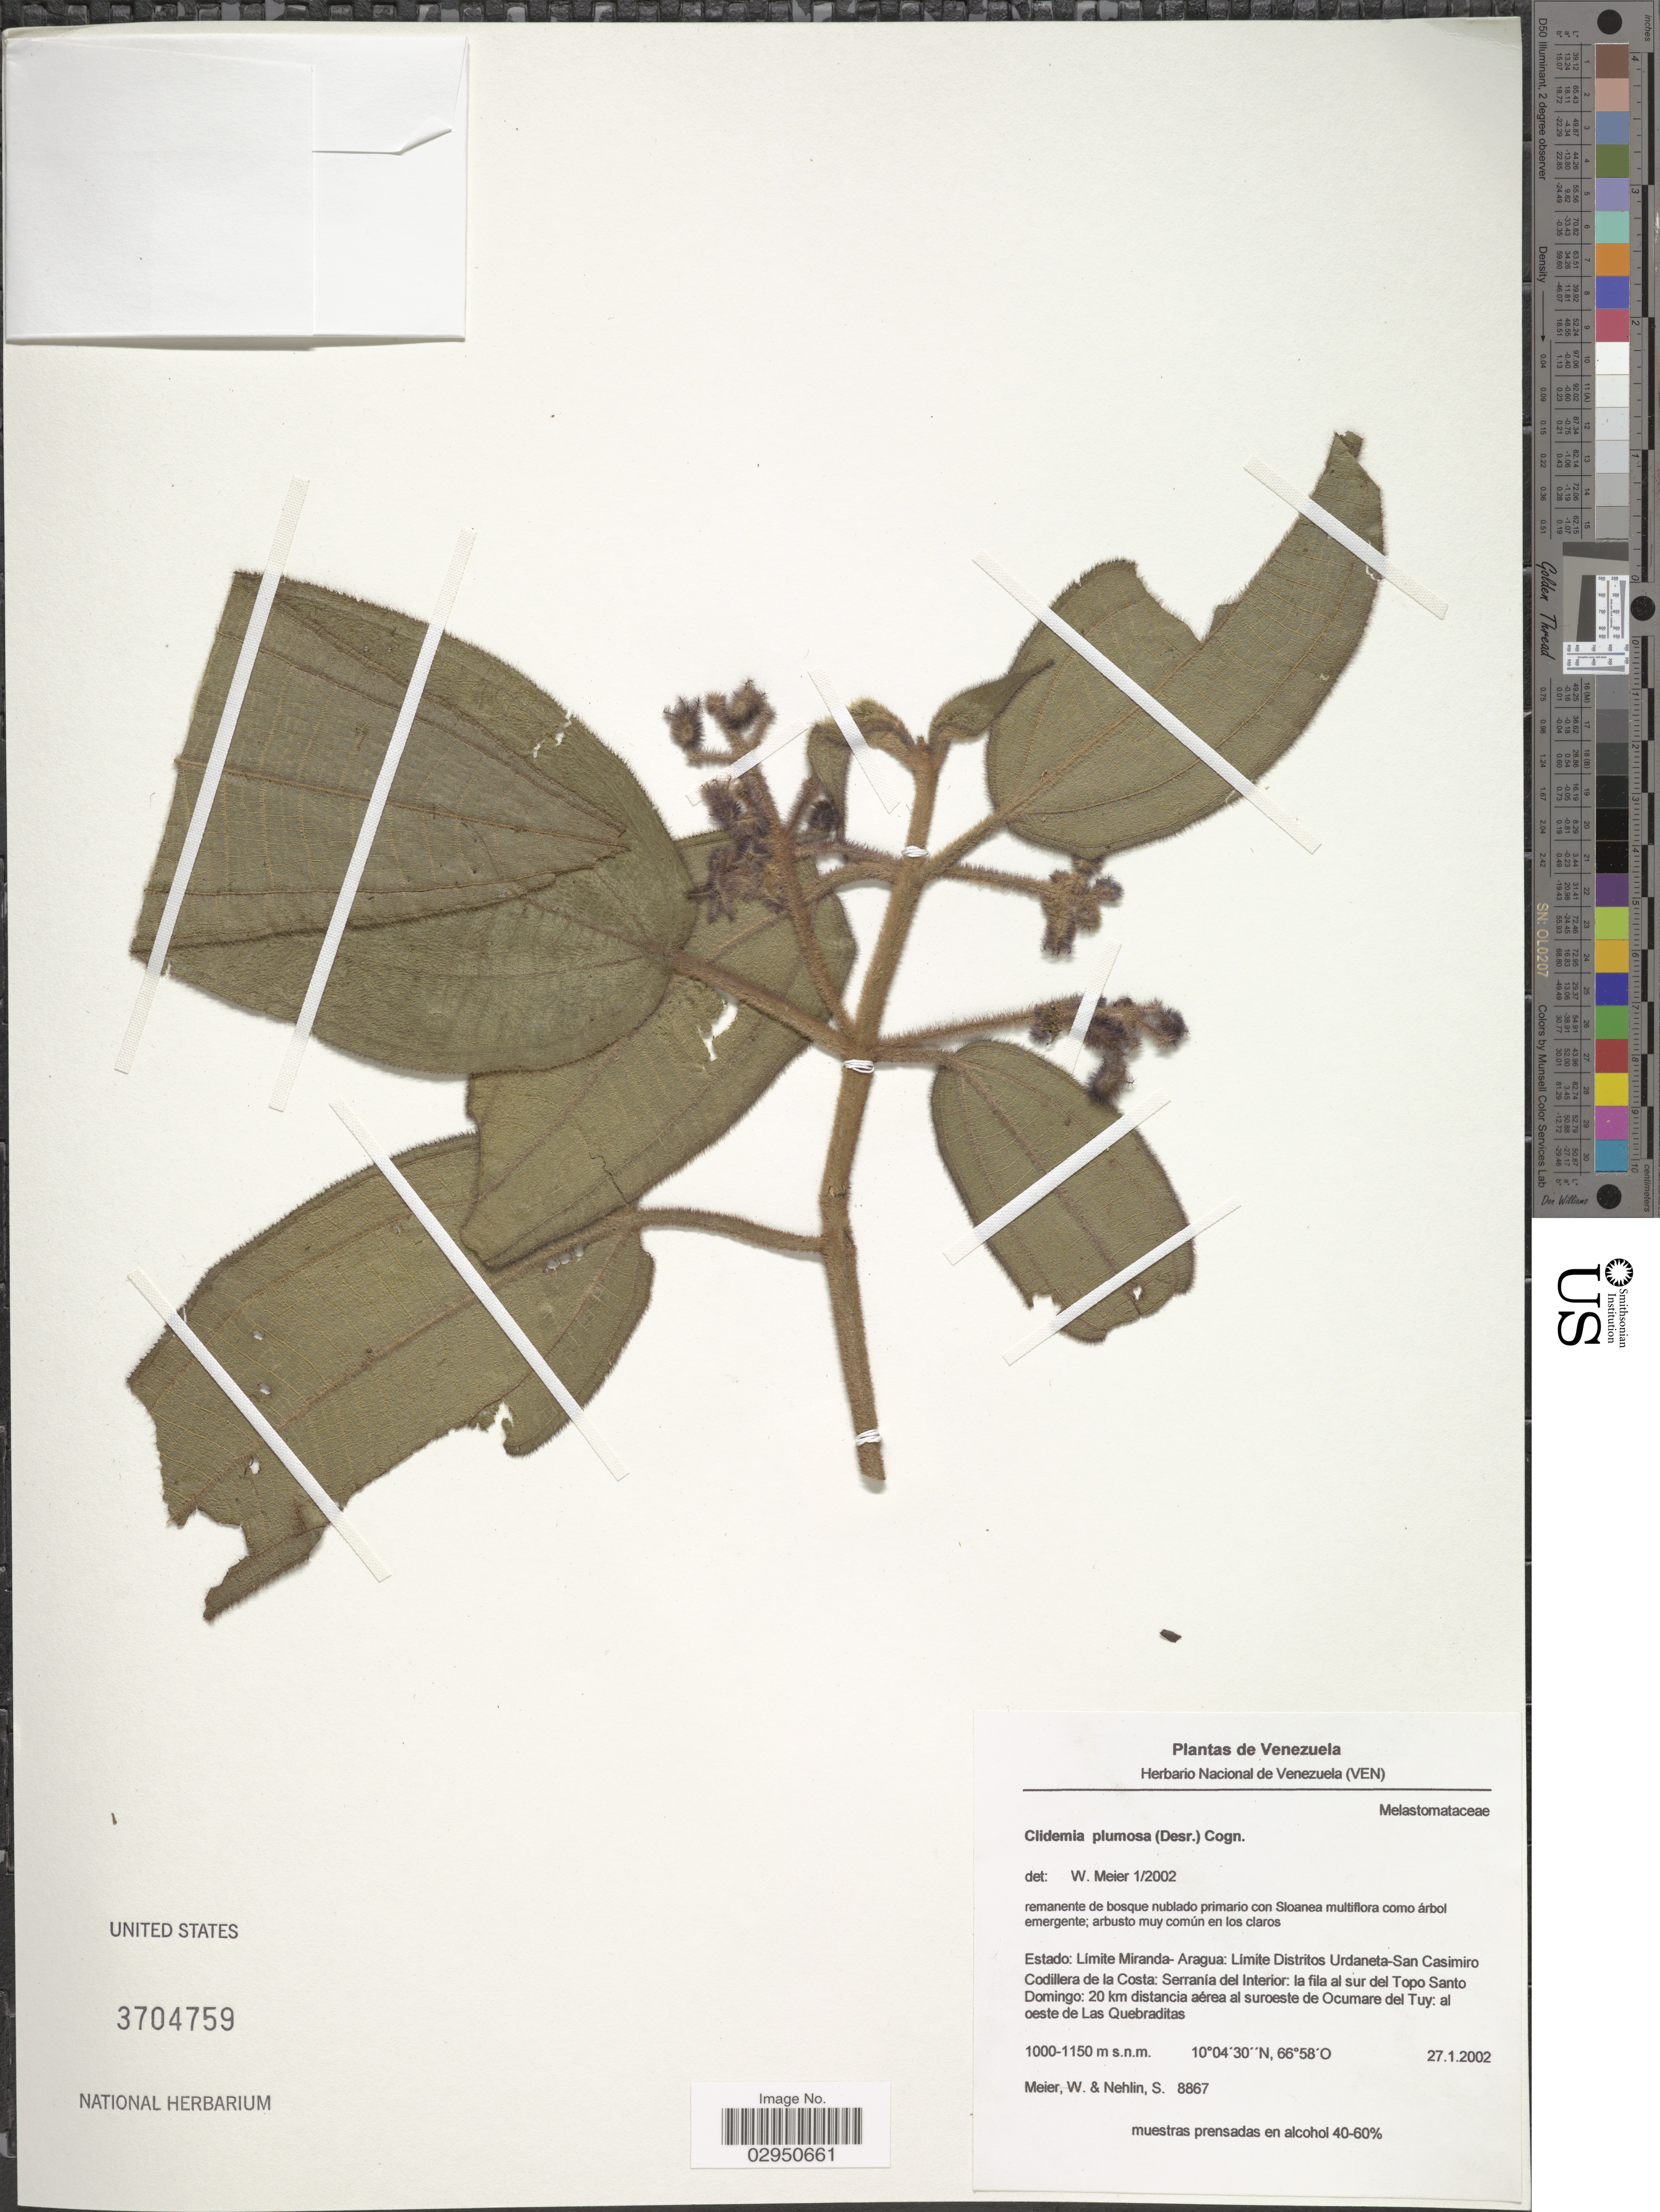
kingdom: Plantae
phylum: Tracheophyta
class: Magnoliopsida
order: Myrtales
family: Melastomataceae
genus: Clidemia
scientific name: Clidemia plumosa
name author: DC.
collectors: W. Meier & S. Nehlin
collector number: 8867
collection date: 2002-01-27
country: Venezuela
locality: Estado: Límite Miranda-Aragua: Límite Distritos Urdaneta-San Casimiro. Cordillera de la Costa: Serranía del Interior: la fila al sur del Topo Santo Domingo: 20 km distancia aérea al suroeste de Ocumare del Tuy: al oeste de Las Quebraditas.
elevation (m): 1000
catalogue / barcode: US 3704759